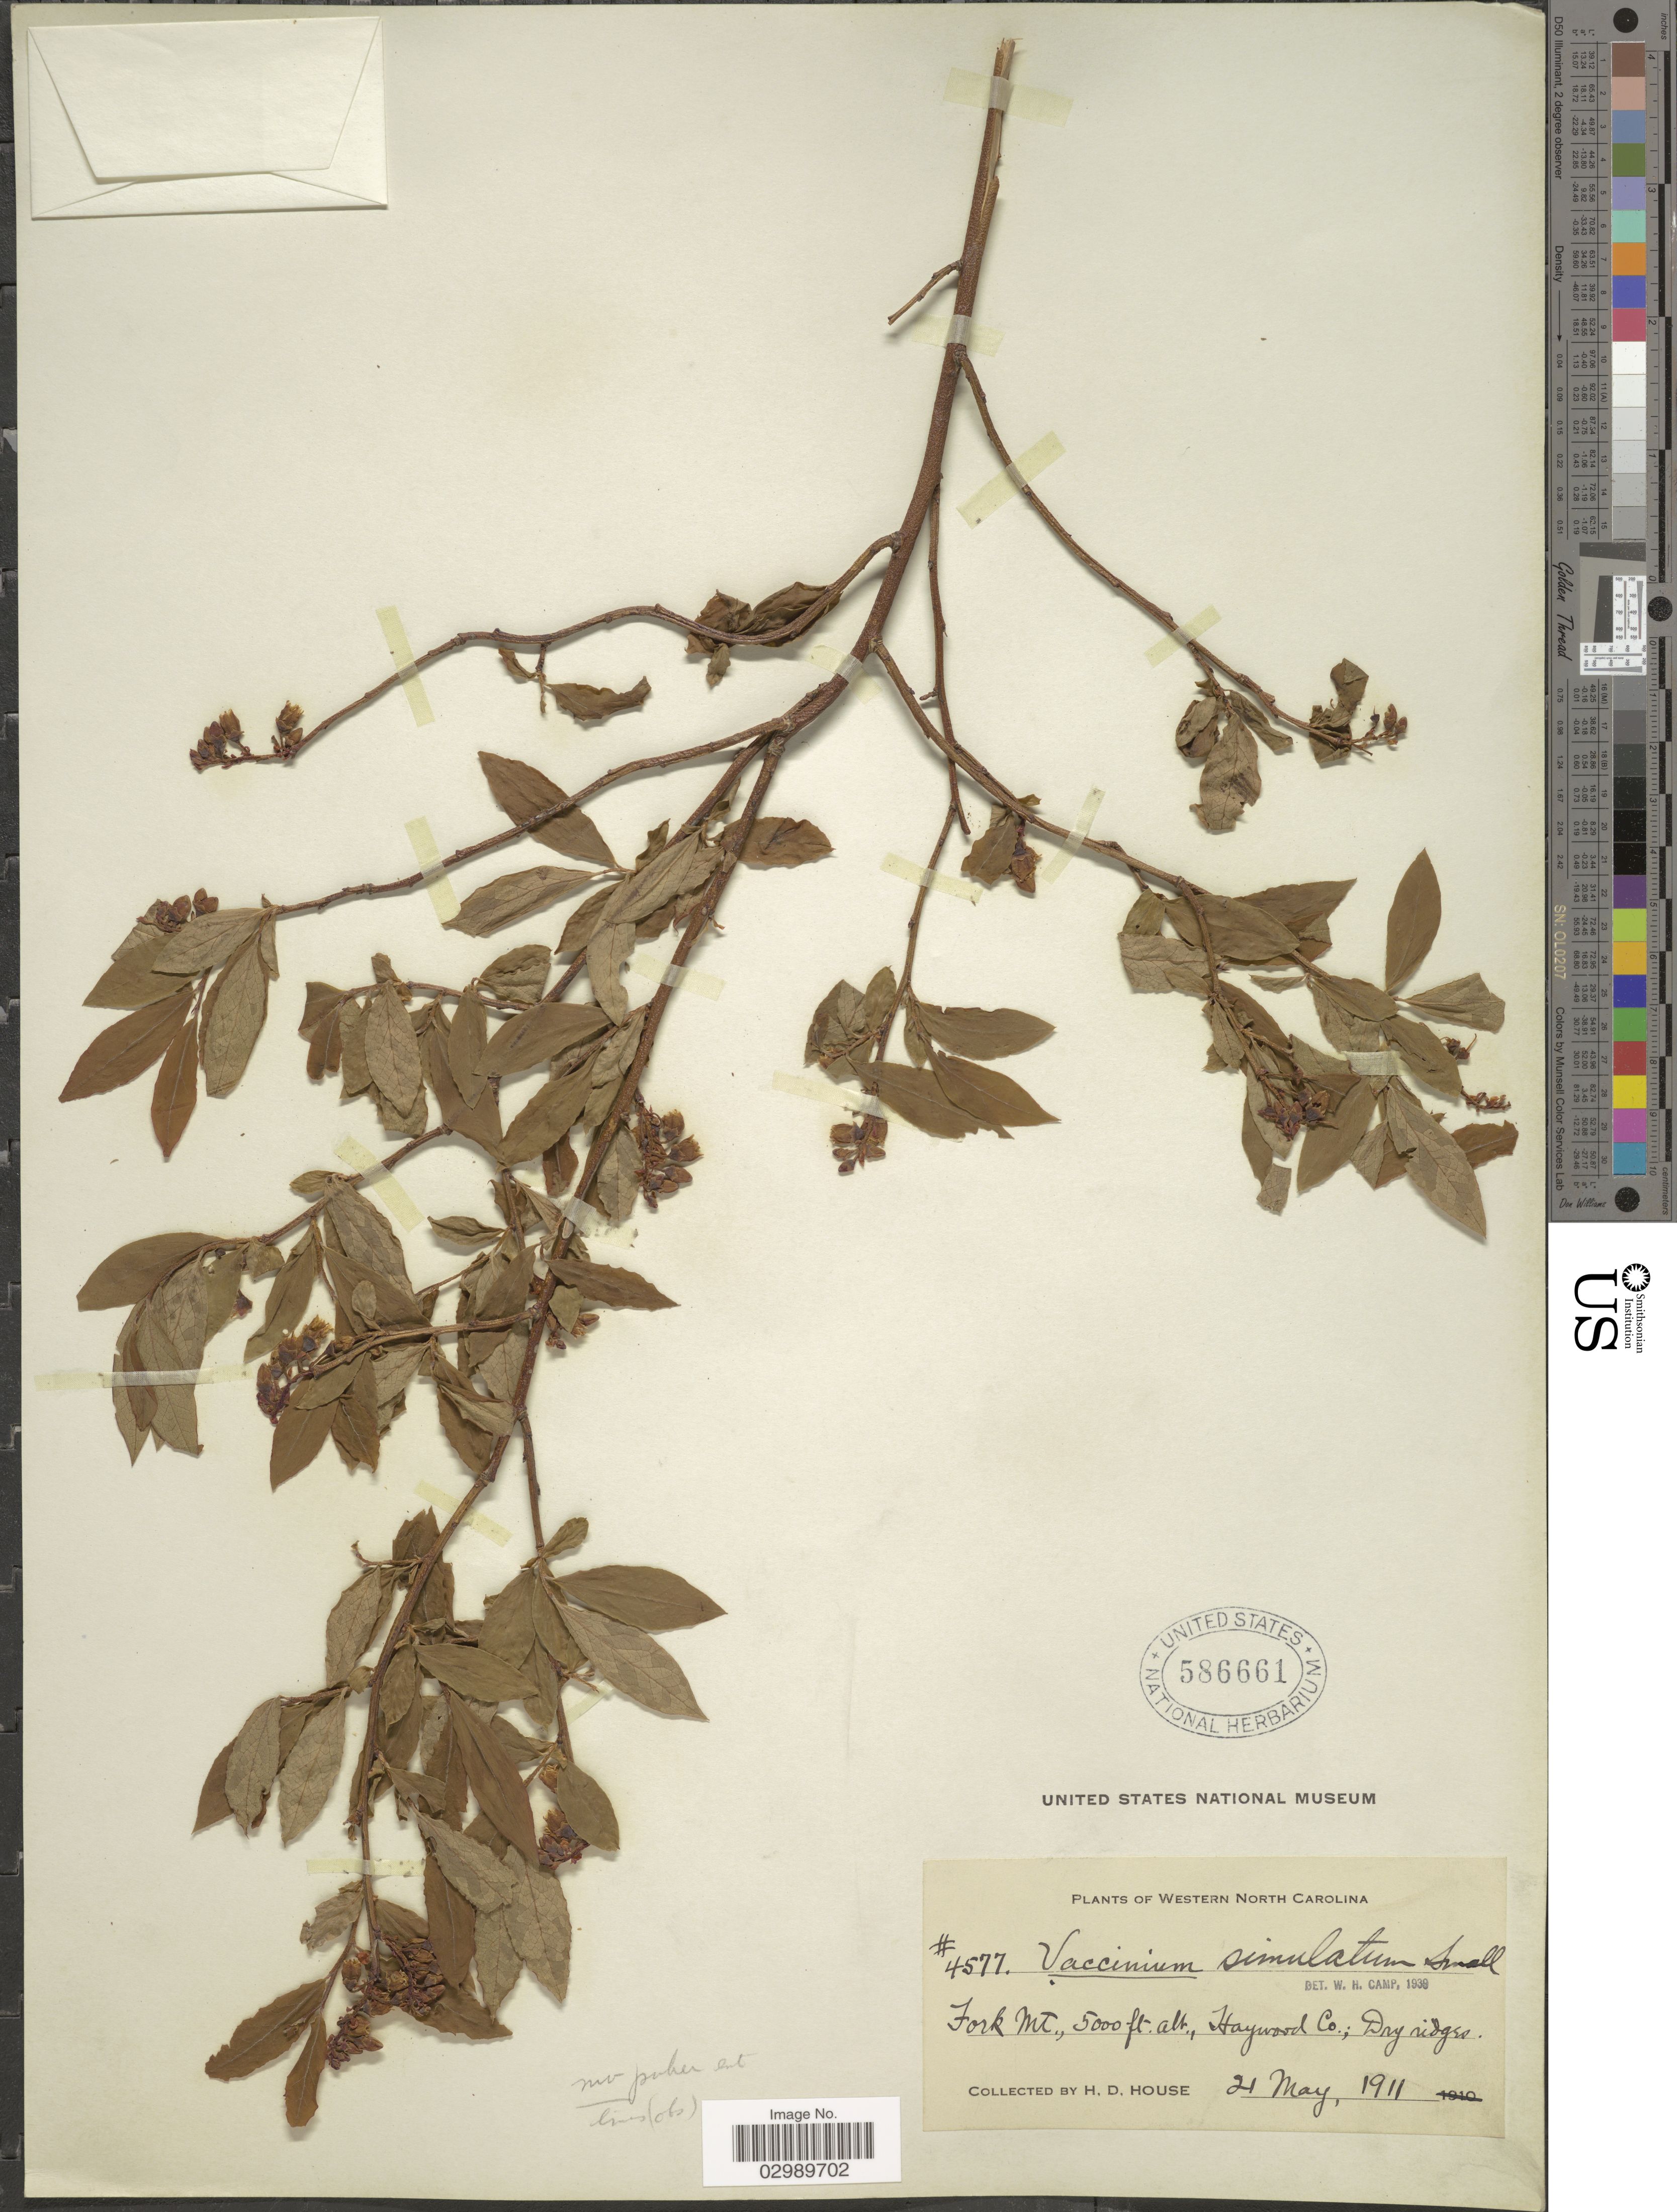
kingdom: Plantae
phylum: Tracheophyta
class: Magnoliopsida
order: Ericales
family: Ericaceae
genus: Vaccinium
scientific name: Vaccinium simulatum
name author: Small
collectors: H. D. House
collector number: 4577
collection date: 1911-05-21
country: United States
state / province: North Carolina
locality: Western North Carolina. Fork Mt. Haywood Co.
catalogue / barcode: US 586661